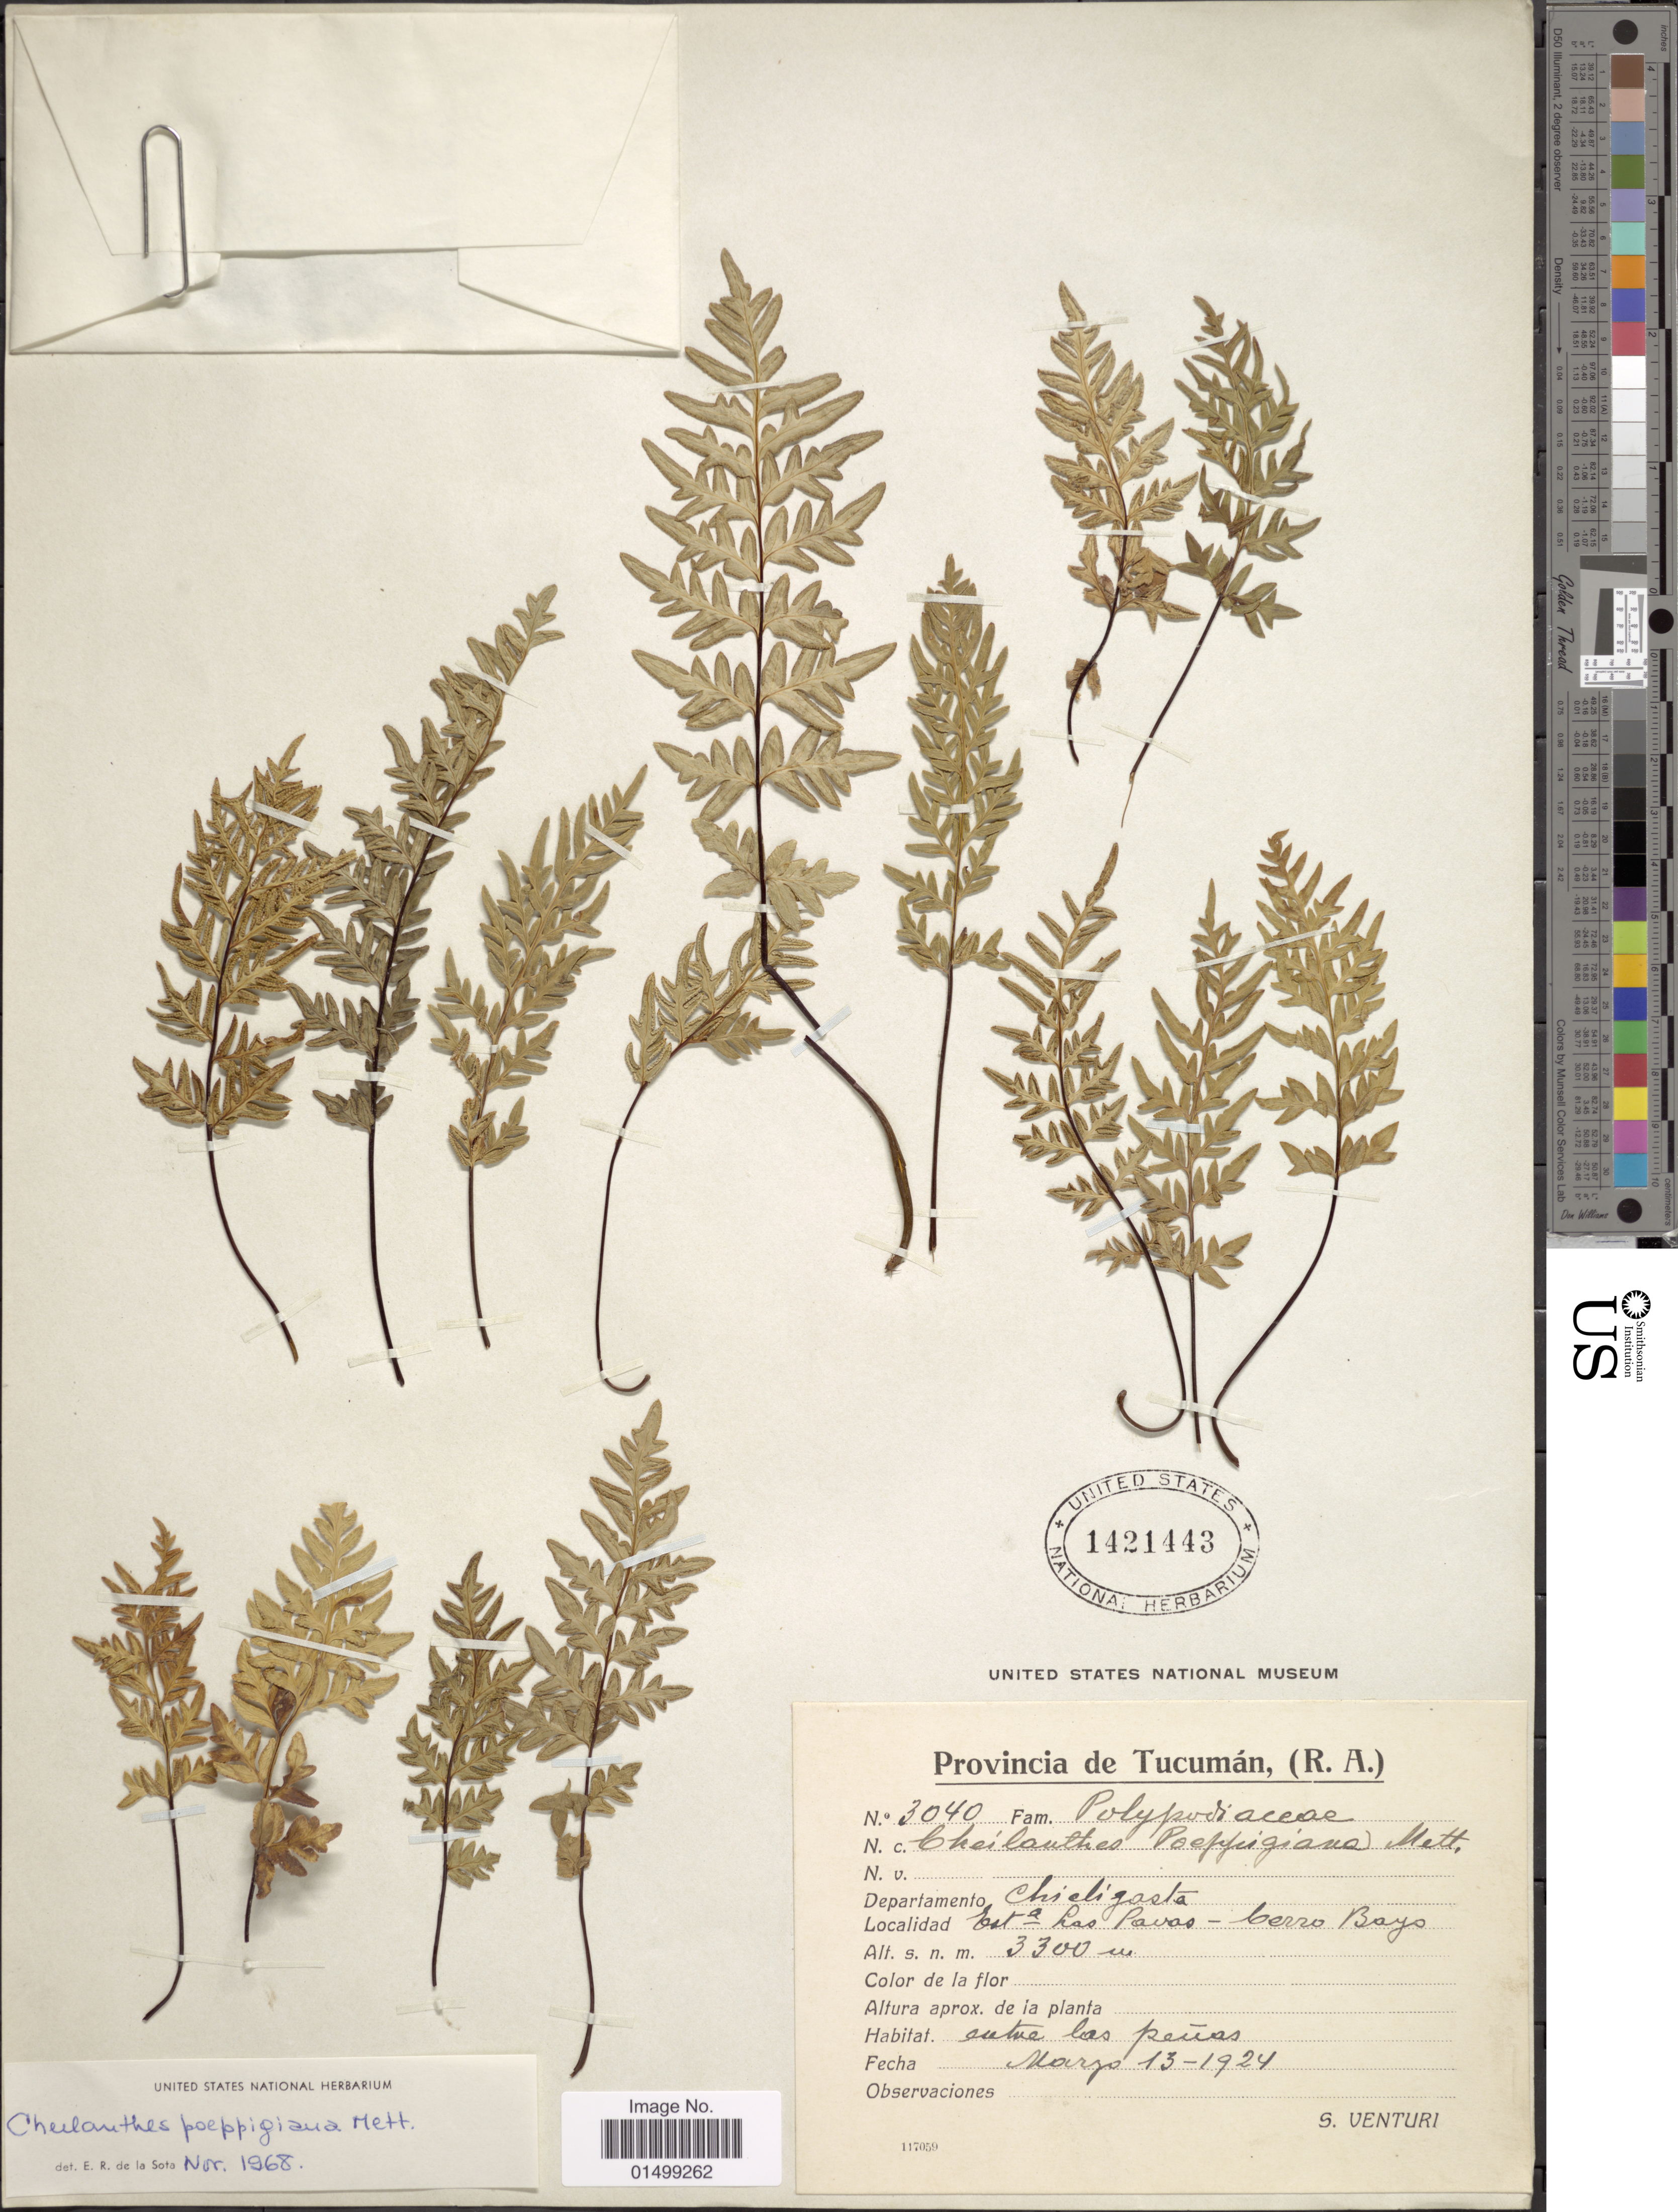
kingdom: Plantae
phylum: Tracheophyta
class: Polypodiopsida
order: Polypodiales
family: Pteridaceae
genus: Cheilanthes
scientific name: Cheilanthes poeppigiana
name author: Mett. ex Kuhn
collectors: S. Venturi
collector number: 3040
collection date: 1924-03-13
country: Argentina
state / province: Tucuman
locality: (R.A.) Dep. Chicligasta, Esta Las Pavas-Cerro Bayo.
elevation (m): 3300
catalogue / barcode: US 1421443